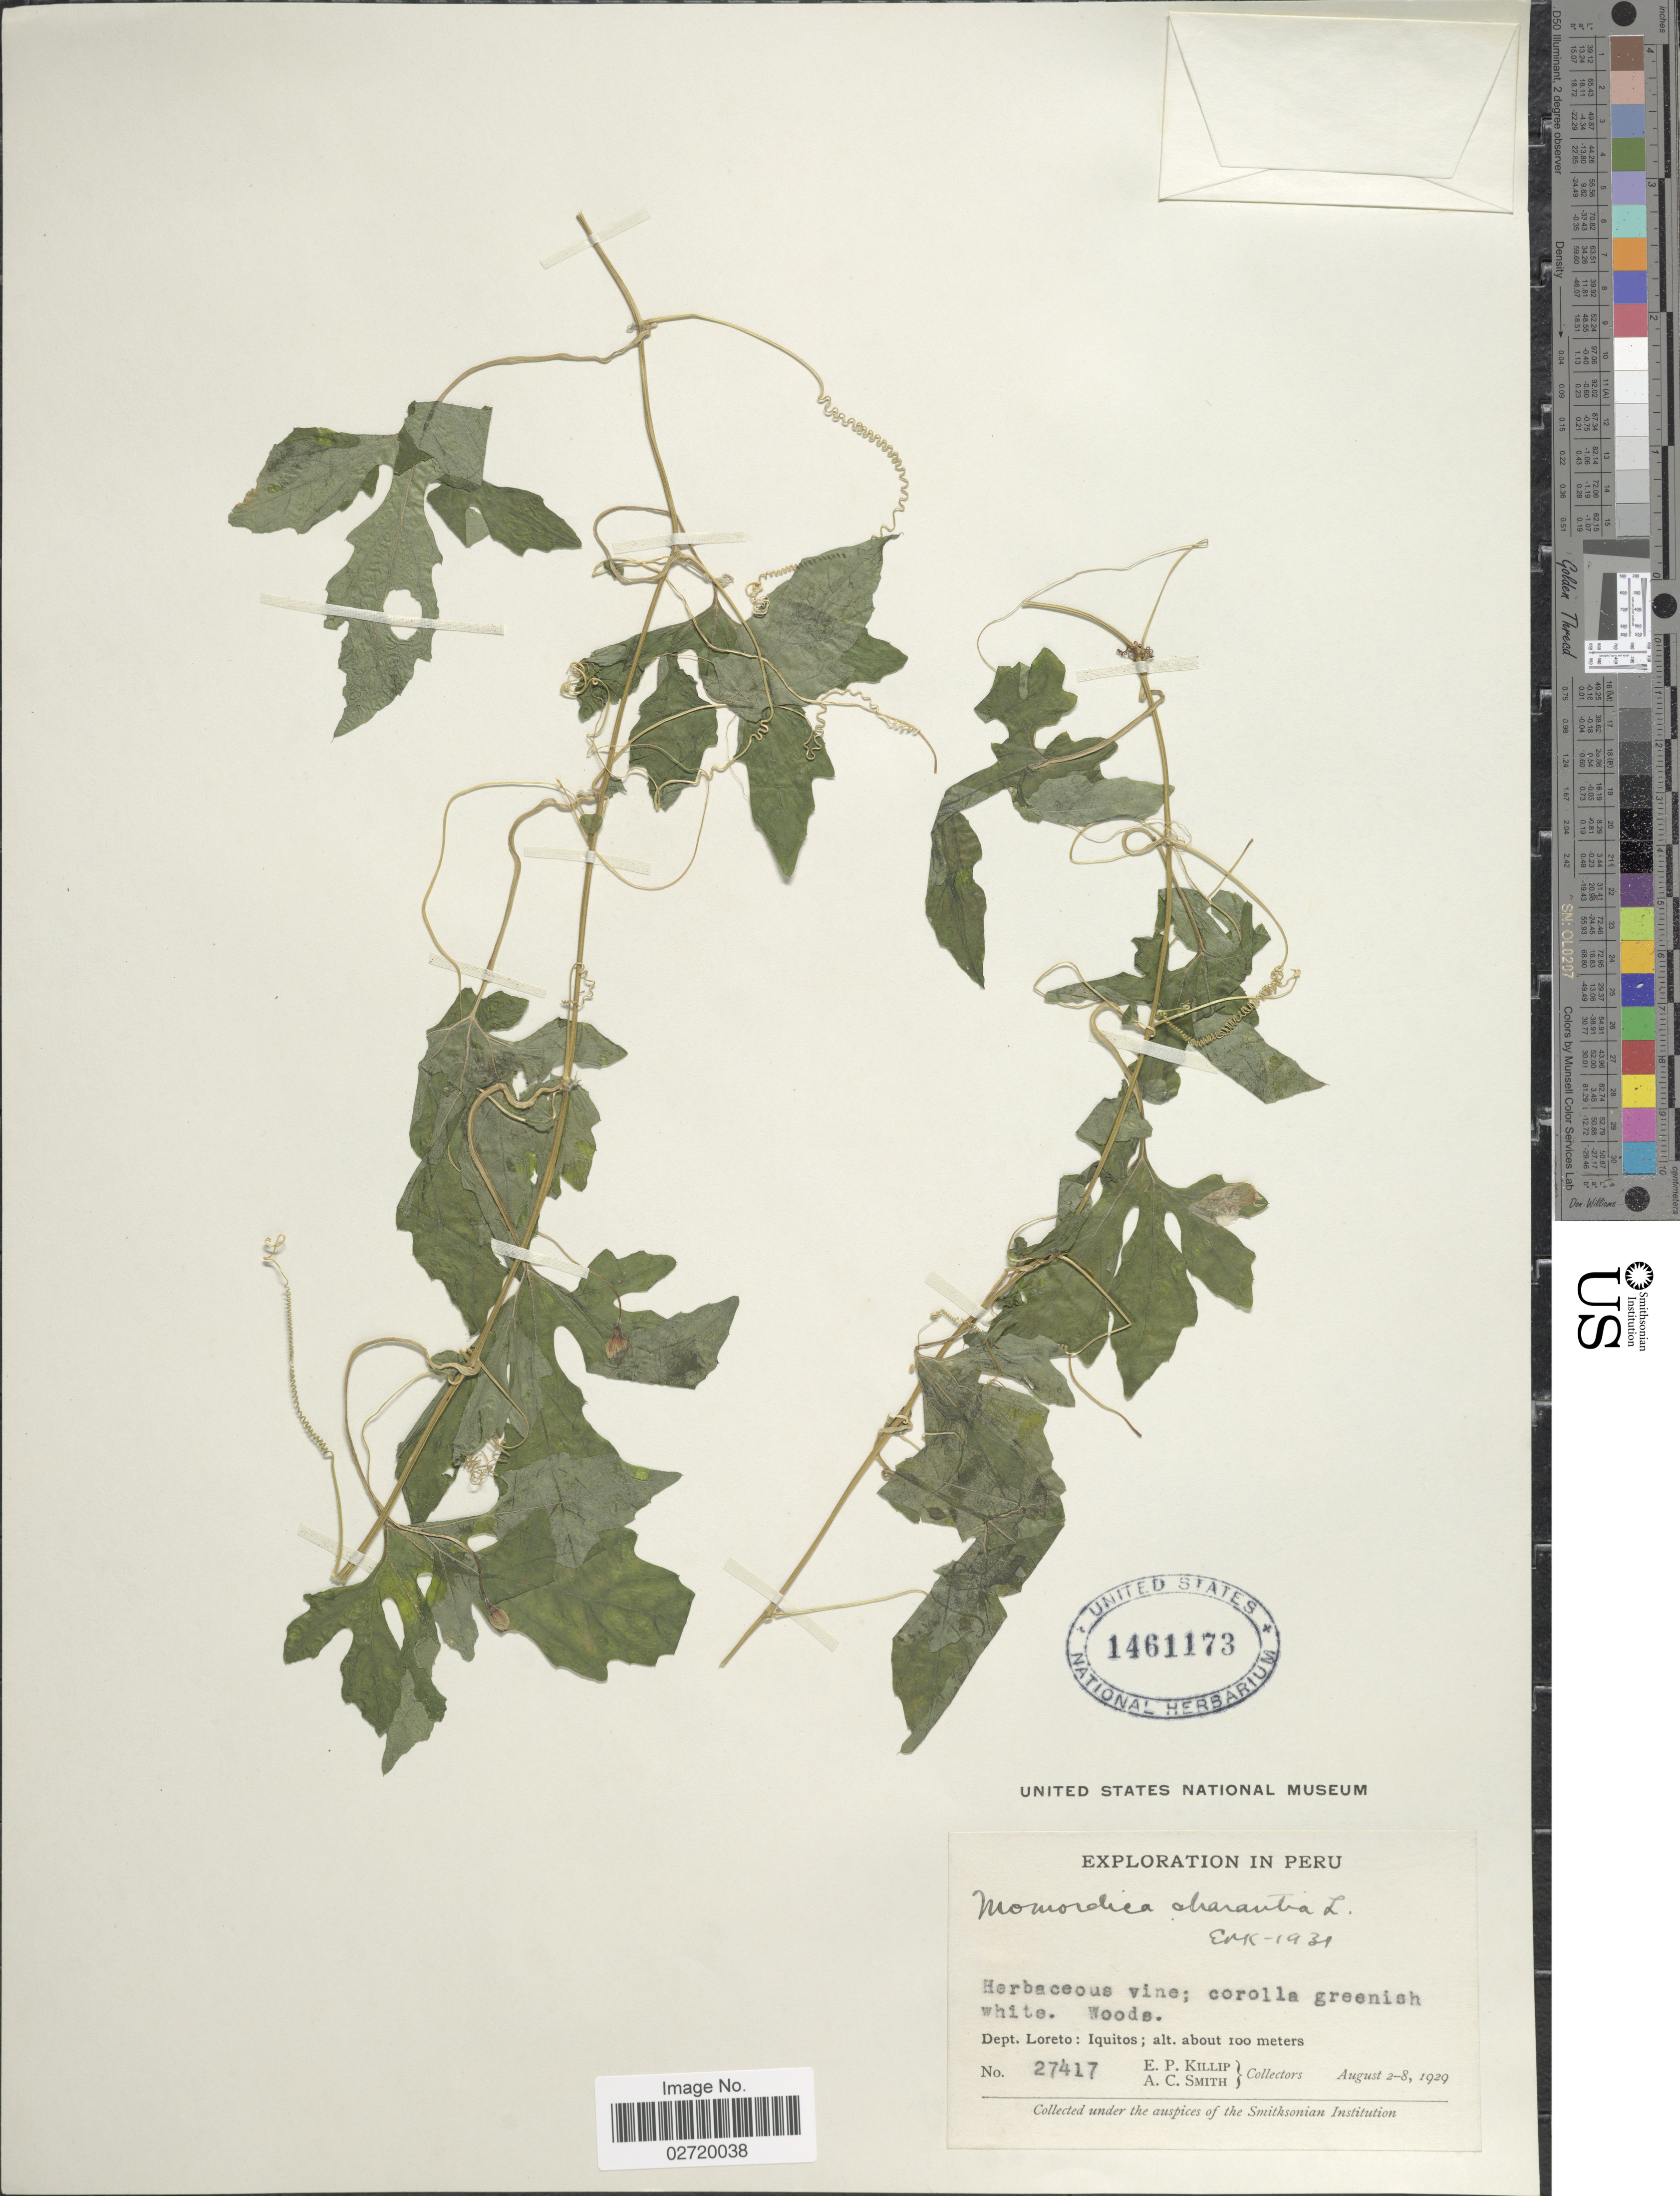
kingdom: Plantae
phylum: Tracheophyta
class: Magnoliopsida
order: Cucurbitales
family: Cucurbitaceae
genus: Momordica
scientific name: Momordica charantia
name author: L.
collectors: E. P. Killip & A. C. Smith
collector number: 27417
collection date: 1929-08-02/1929-08-08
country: Peru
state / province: Loreto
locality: Iquitos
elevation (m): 100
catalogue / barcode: US 1461173